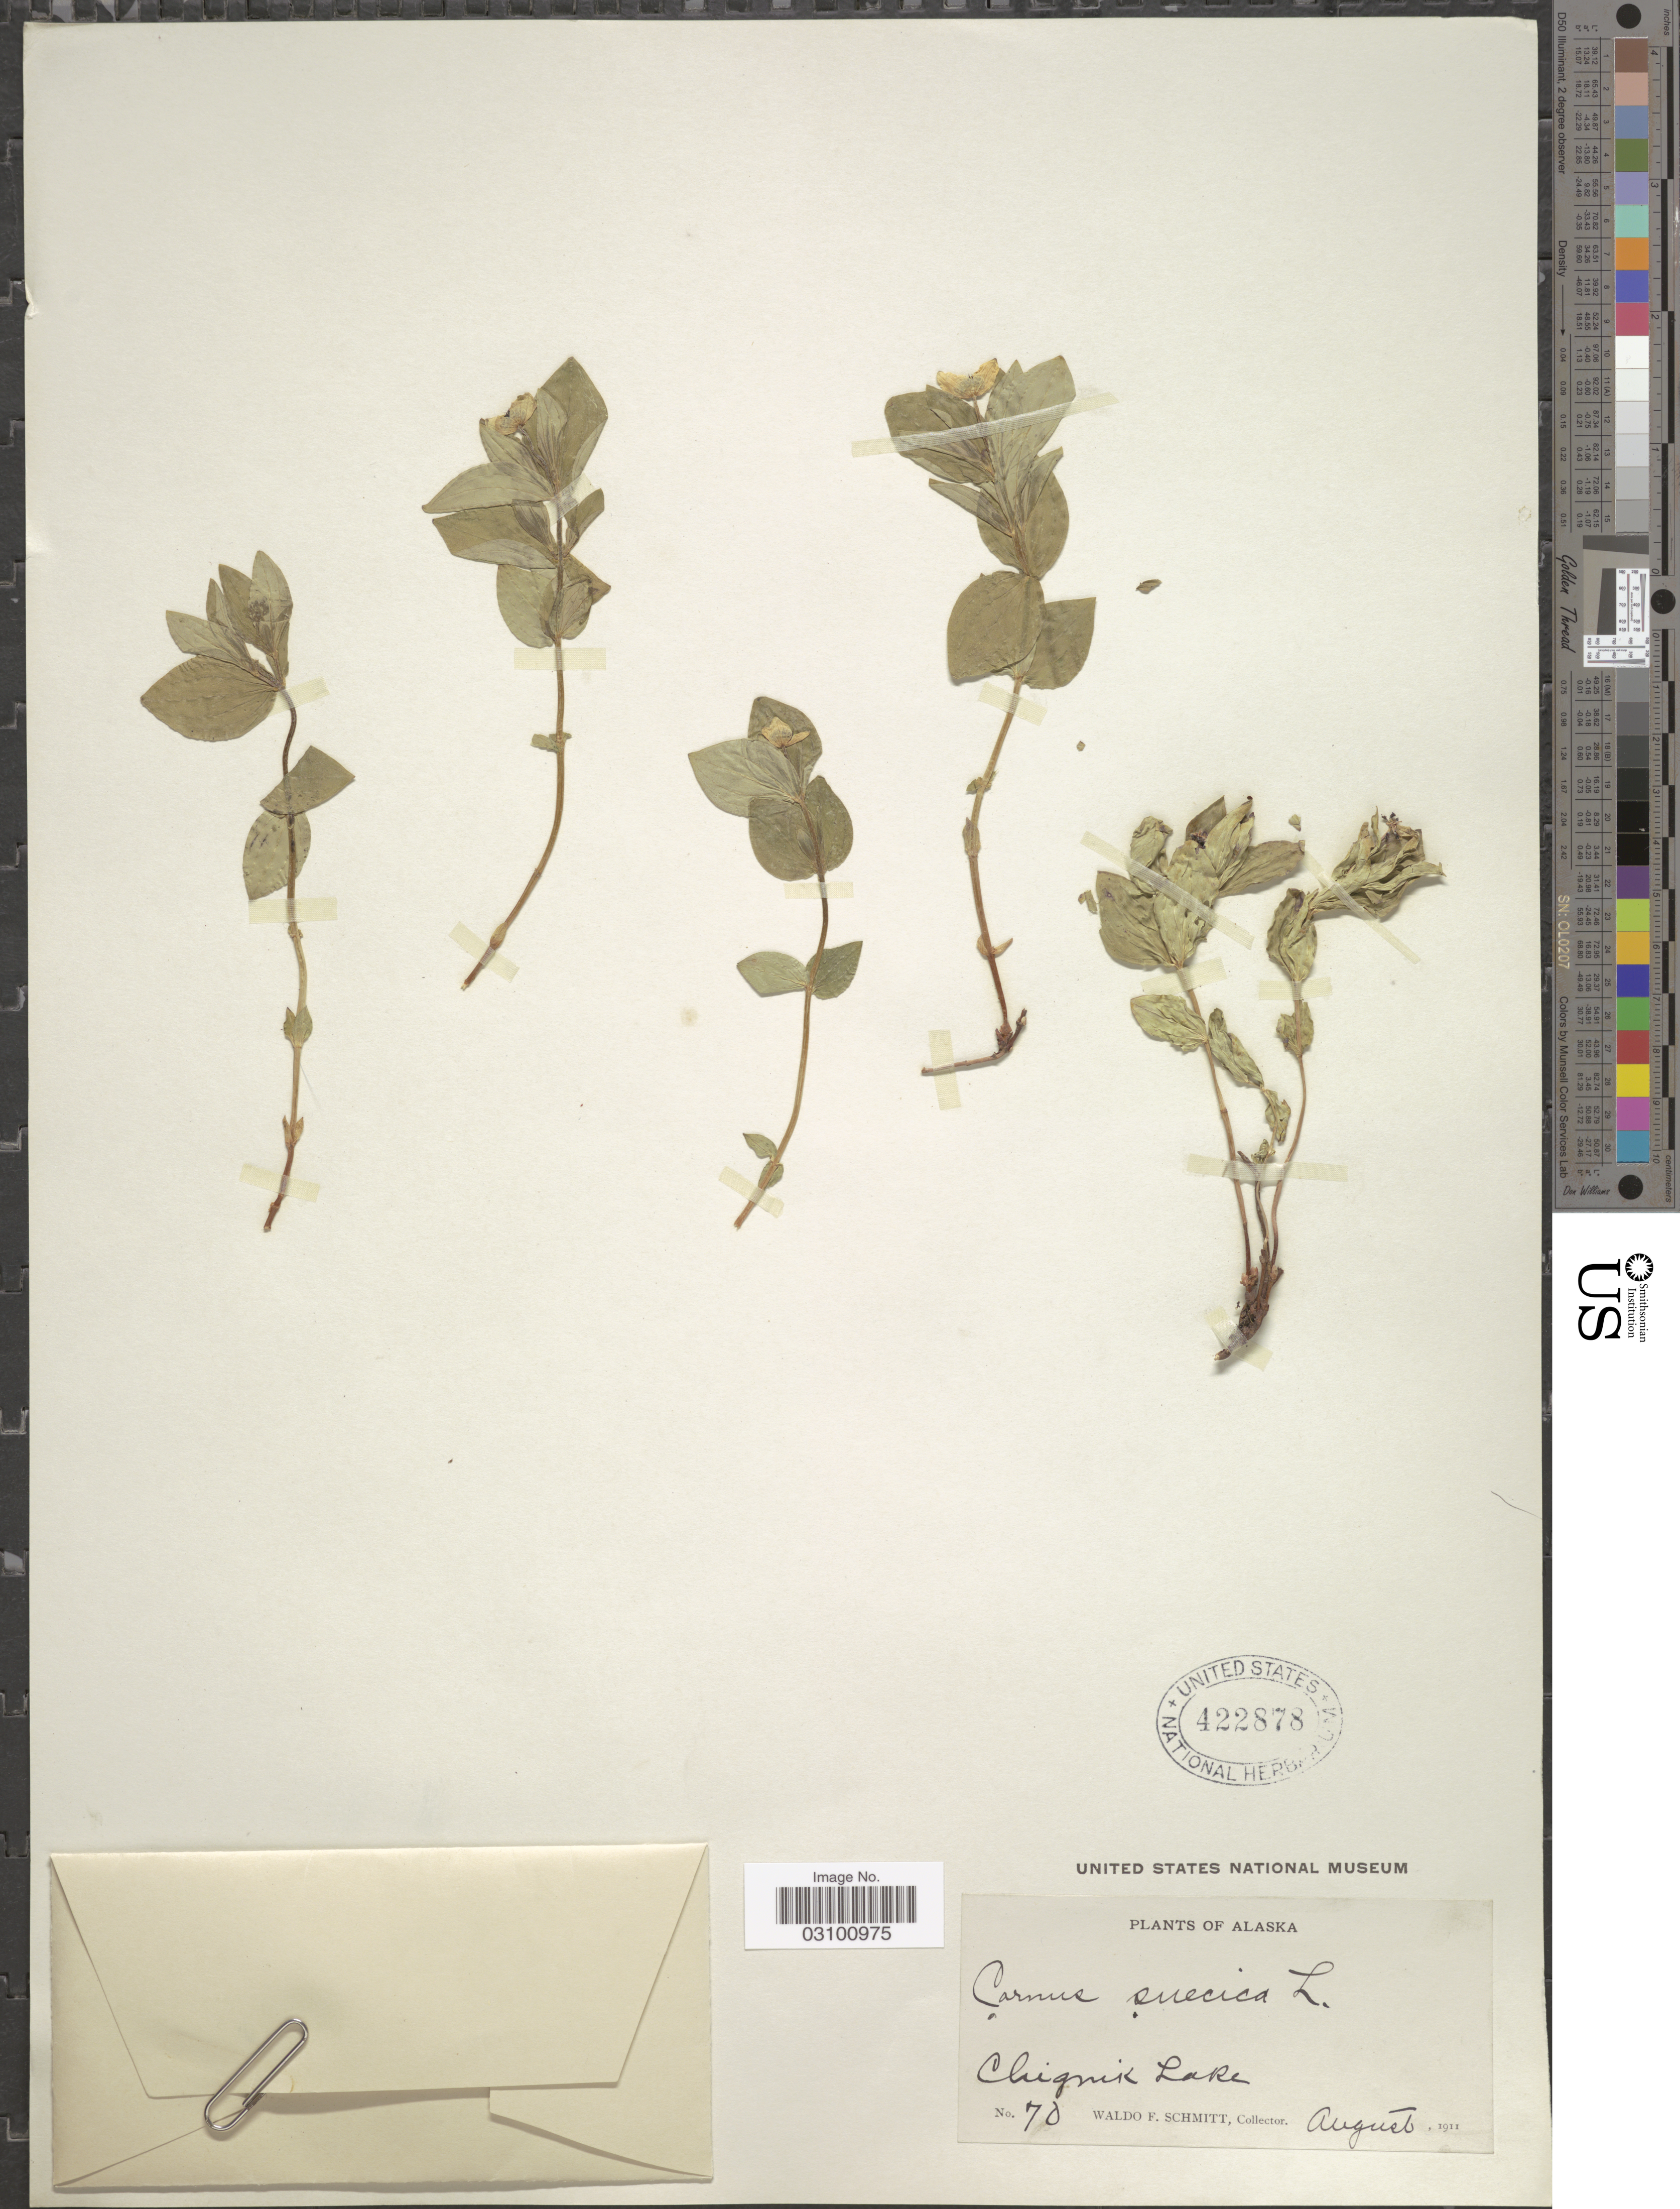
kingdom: Plantae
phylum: Tracheophyta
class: Magnoliopsida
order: Cornales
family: Cornaceae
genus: Cornus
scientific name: Cornus suecica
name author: L.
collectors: W. L. Schmitt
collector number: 70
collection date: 1911-08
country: United States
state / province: Alaska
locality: Chignik Lake.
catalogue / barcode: US 422878